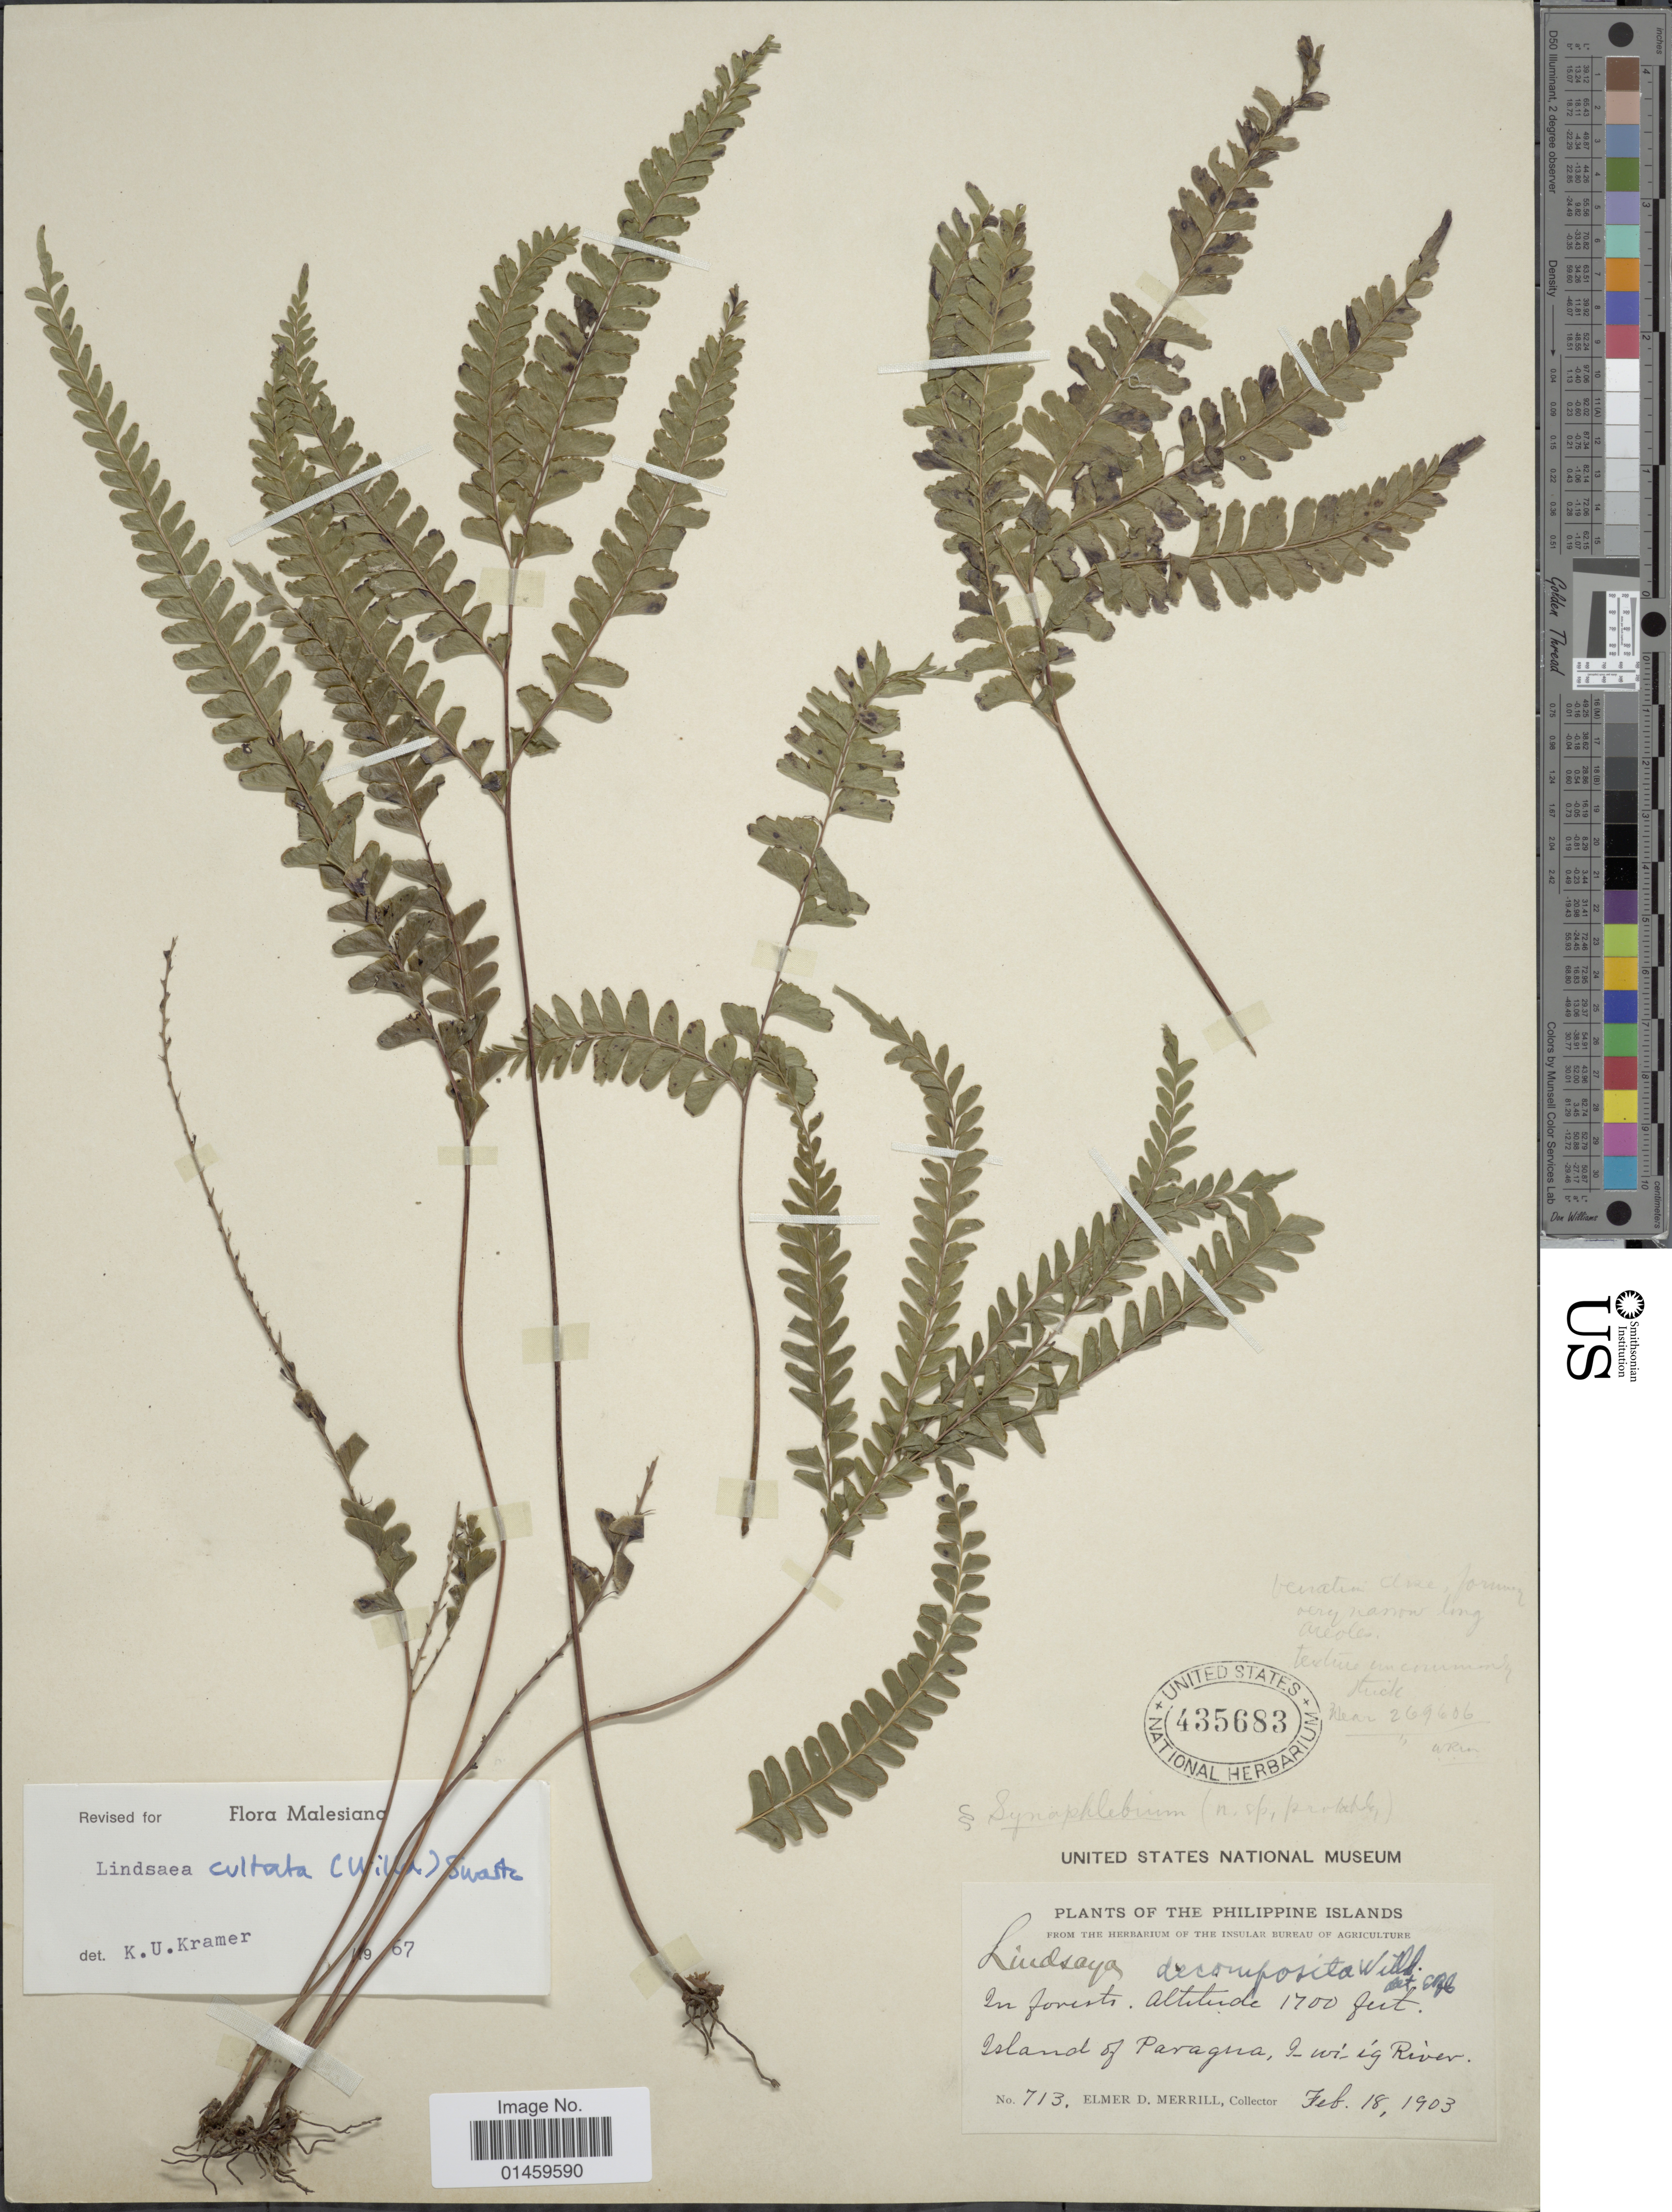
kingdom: Plantae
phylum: Tracheophyta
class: Polypodiopsida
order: Polypodiales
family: Lindsaeaceae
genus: Lindsaea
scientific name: Lindsaea odorata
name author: Roxb.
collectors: E. D. Merrill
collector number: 713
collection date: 1903-02-18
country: Philippines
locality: Island of Paragua [Palawan], I-wi-ig River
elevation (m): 518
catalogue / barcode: US 435683